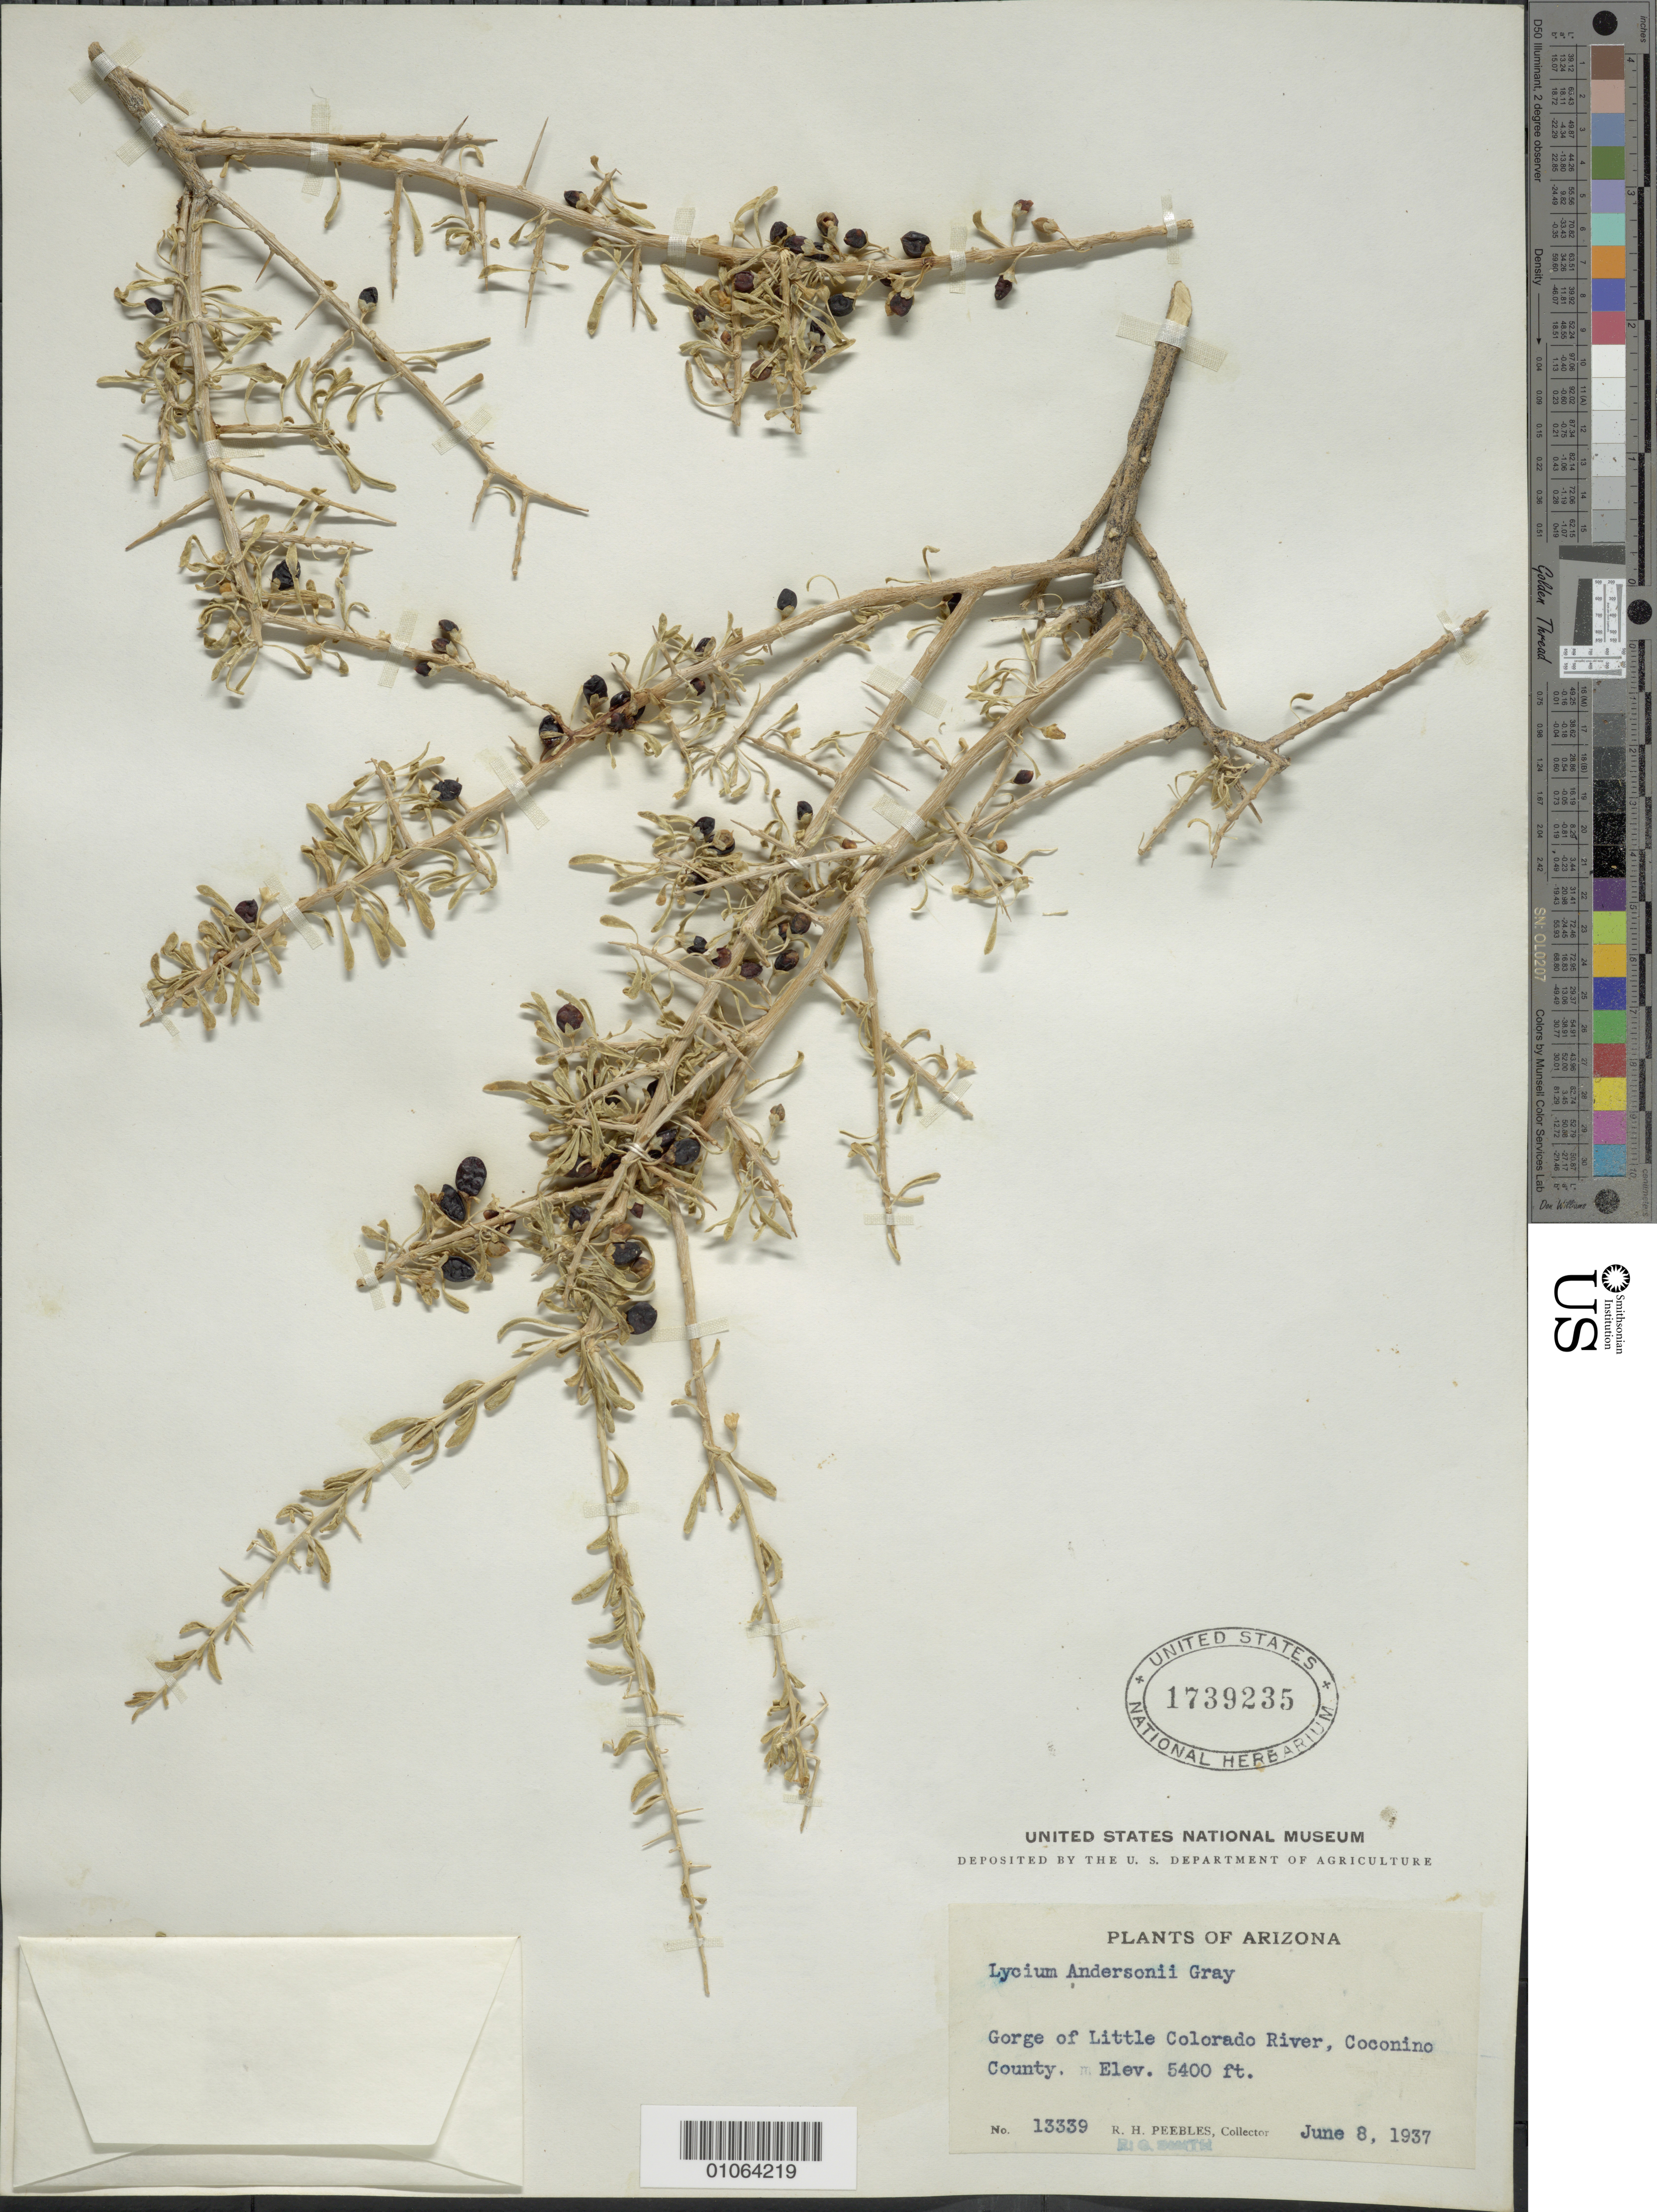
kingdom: Plantae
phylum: Tracheophyta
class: Magnoliopsida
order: Solanales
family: Solanaceae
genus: Lycium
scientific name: Lycium andersonii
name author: A. Gray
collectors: R. H. Peebles & R. Smith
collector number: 13339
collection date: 1937-06-08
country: United States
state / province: Arizona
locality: Gorge of Little Colorado River, Coconino County.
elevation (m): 1646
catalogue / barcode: US 1739235